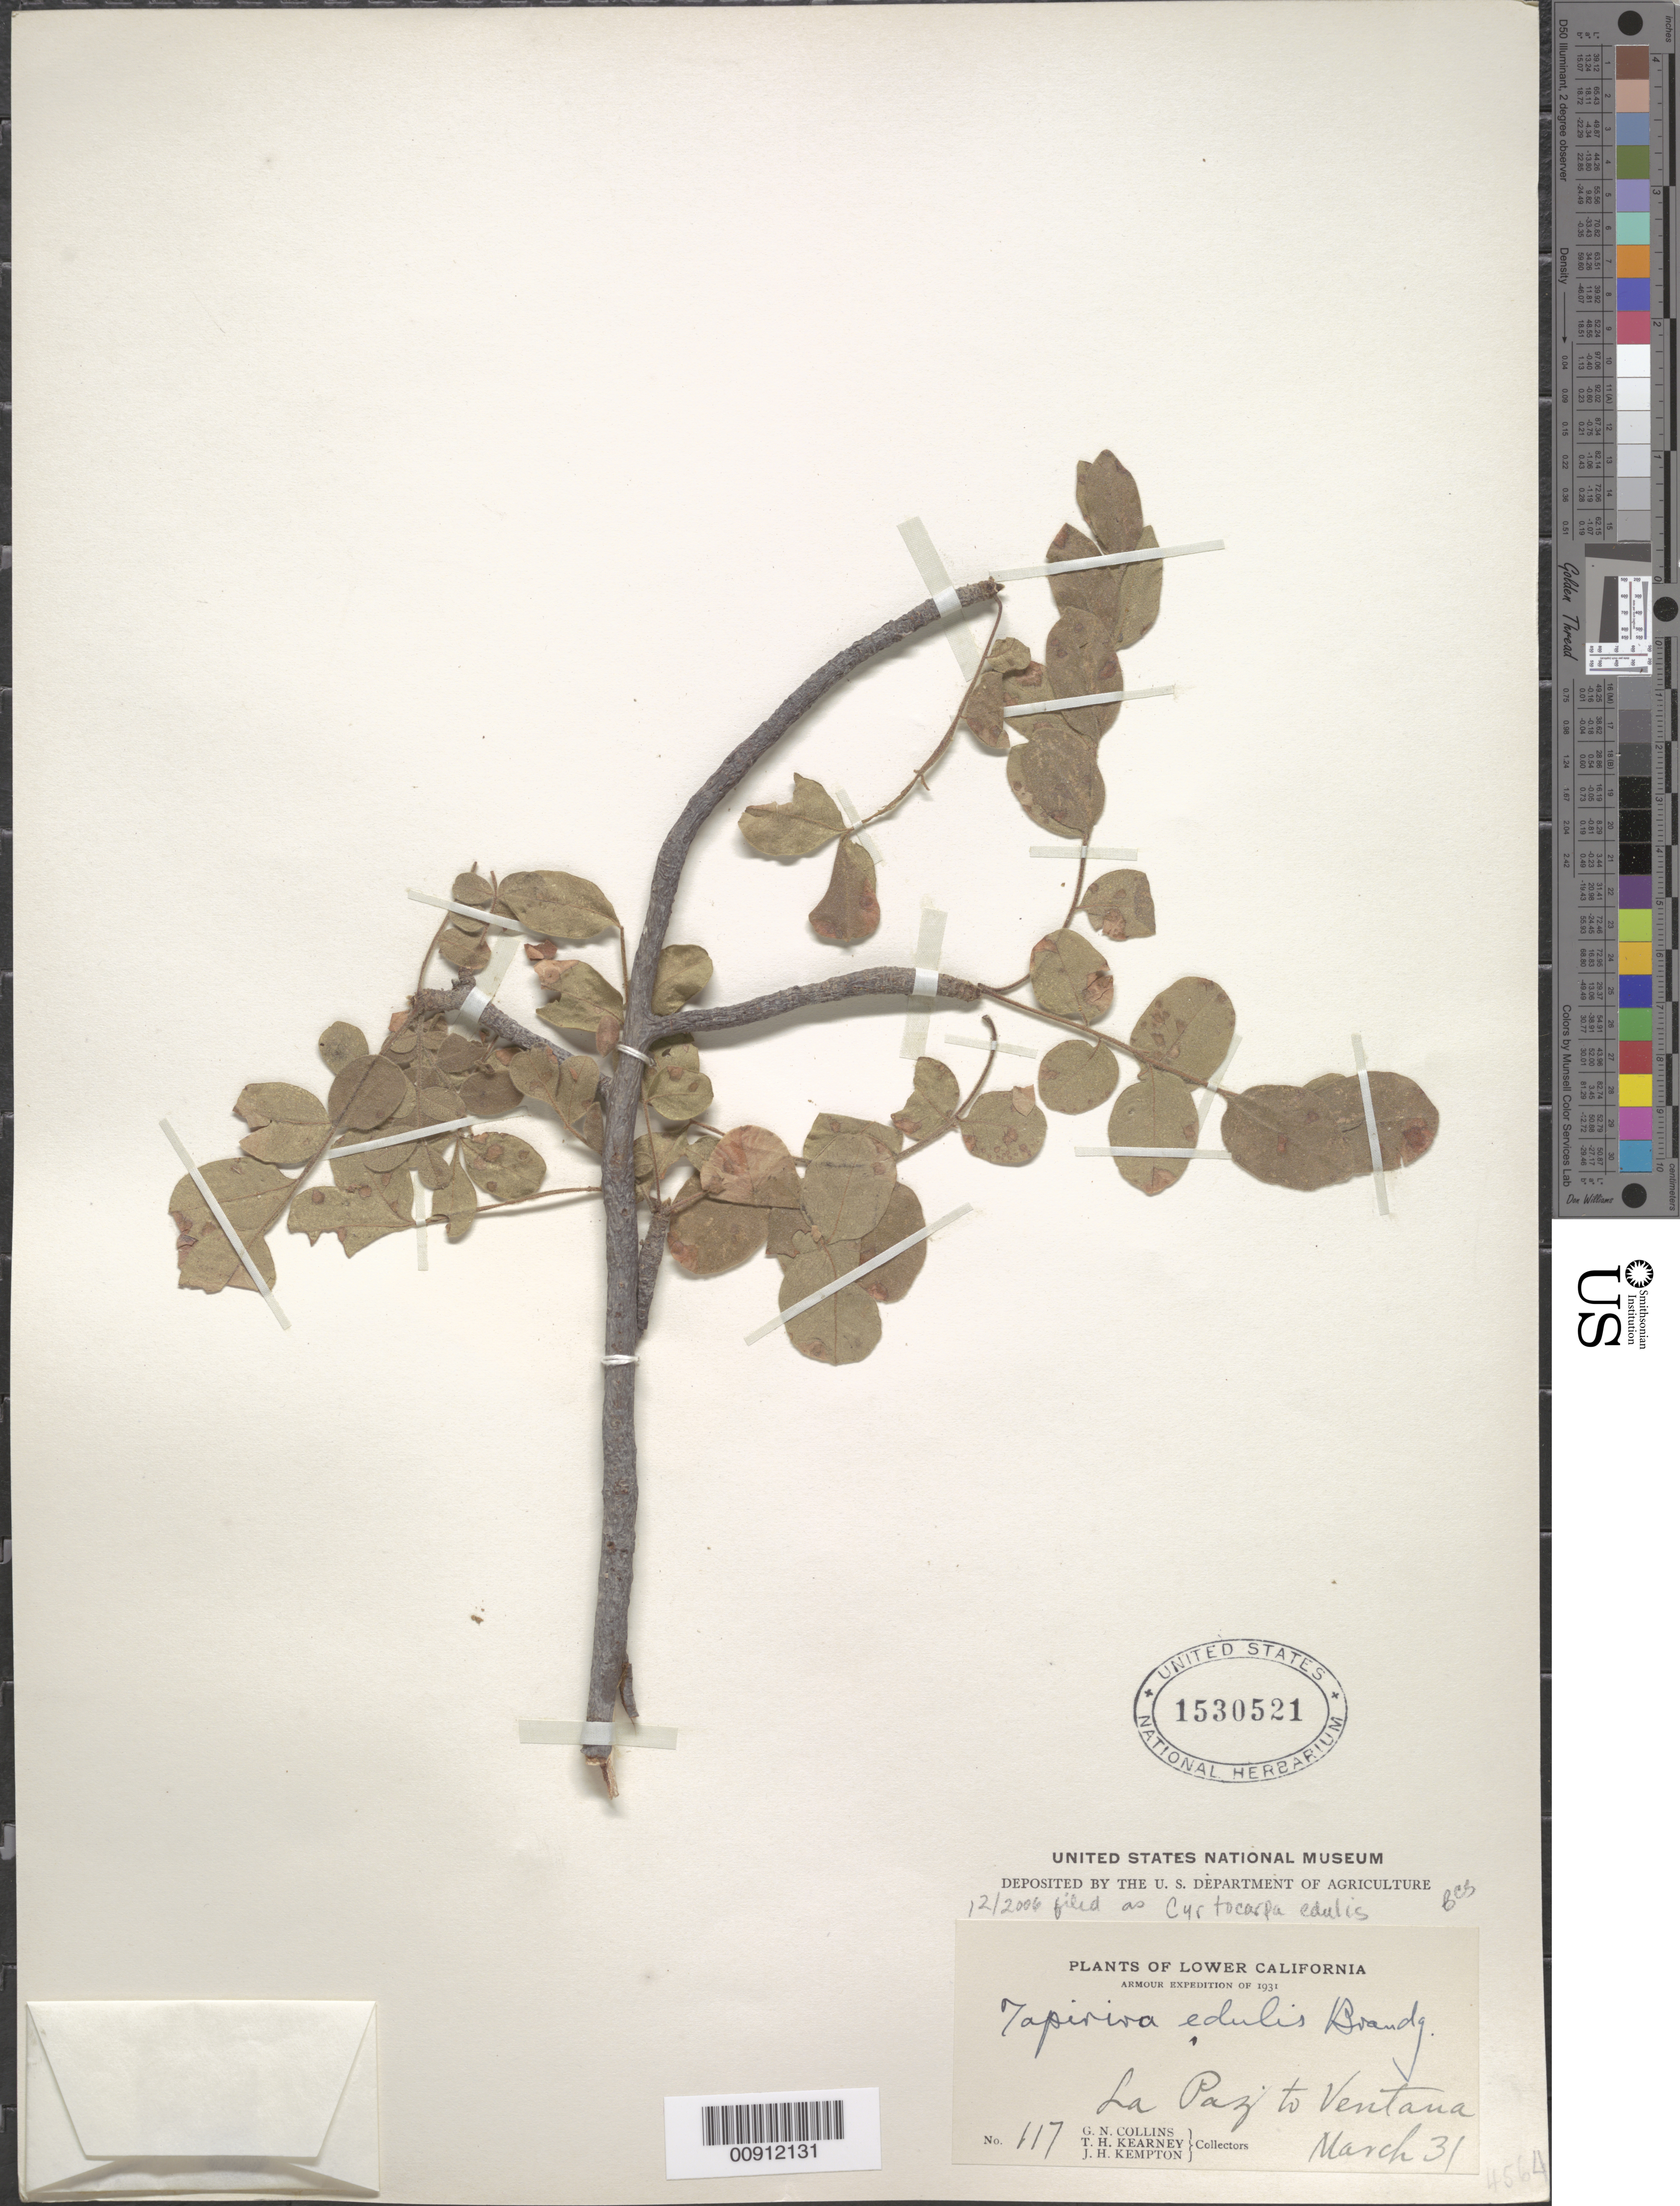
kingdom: Plantae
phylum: Tracheophyta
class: Magnoliopsida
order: Sapindales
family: Anacardiaceae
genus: Cyrtocarpa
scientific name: Cyrtocarpa edulis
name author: (Brandegee) Standl.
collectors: G. N. Collins, T. H. Kearney & J. H. Kempton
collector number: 117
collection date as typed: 31 Mar 1931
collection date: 1931-03-31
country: Mexico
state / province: Baja California Sur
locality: La Paz to Ventana. Lower California.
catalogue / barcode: US 1530521